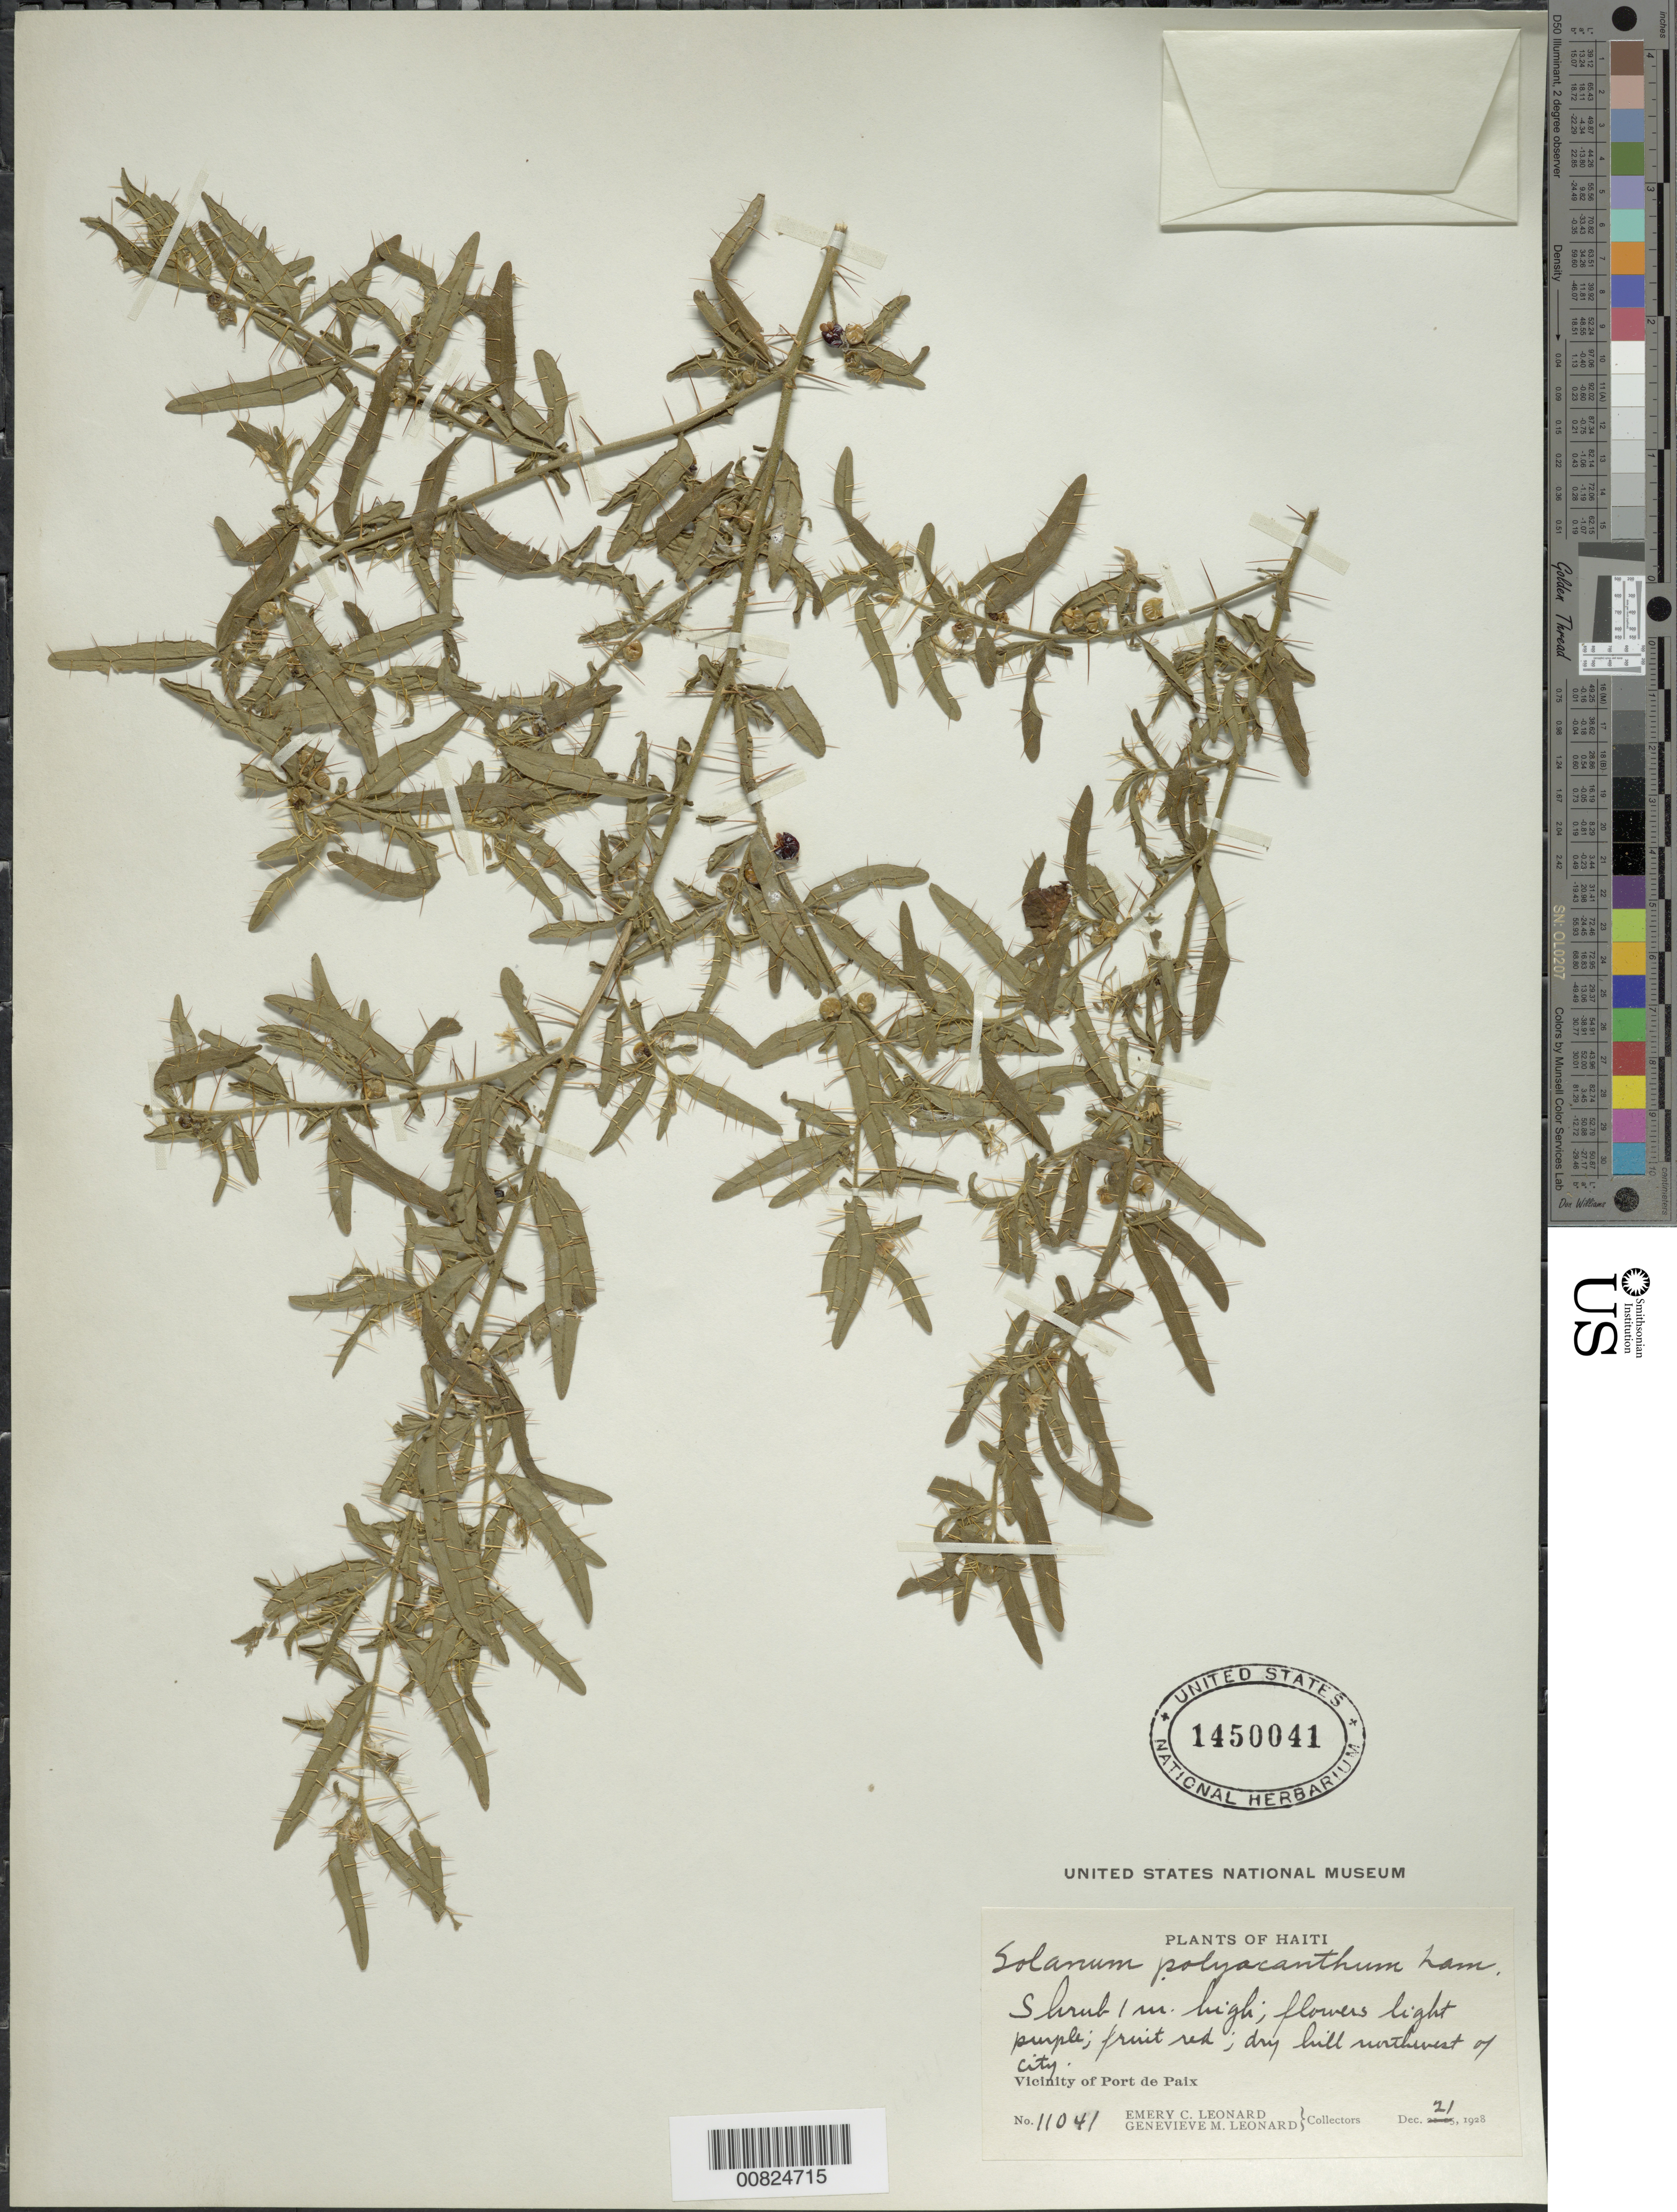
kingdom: Plantae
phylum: Tracheophyta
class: Magnoliopsida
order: Solanales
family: Solanaceae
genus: Solanum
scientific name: Solanum polycanthum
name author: Lam.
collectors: E. C. Leonard & G. M. Leonard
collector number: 11041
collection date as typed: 21 Dec 1928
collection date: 1928-12-21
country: Haiti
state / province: Nord-Ouest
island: Hispaniola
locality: Vicinity of Port de Paix, NW of city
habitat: Dry hillside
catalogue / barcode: US 1450041